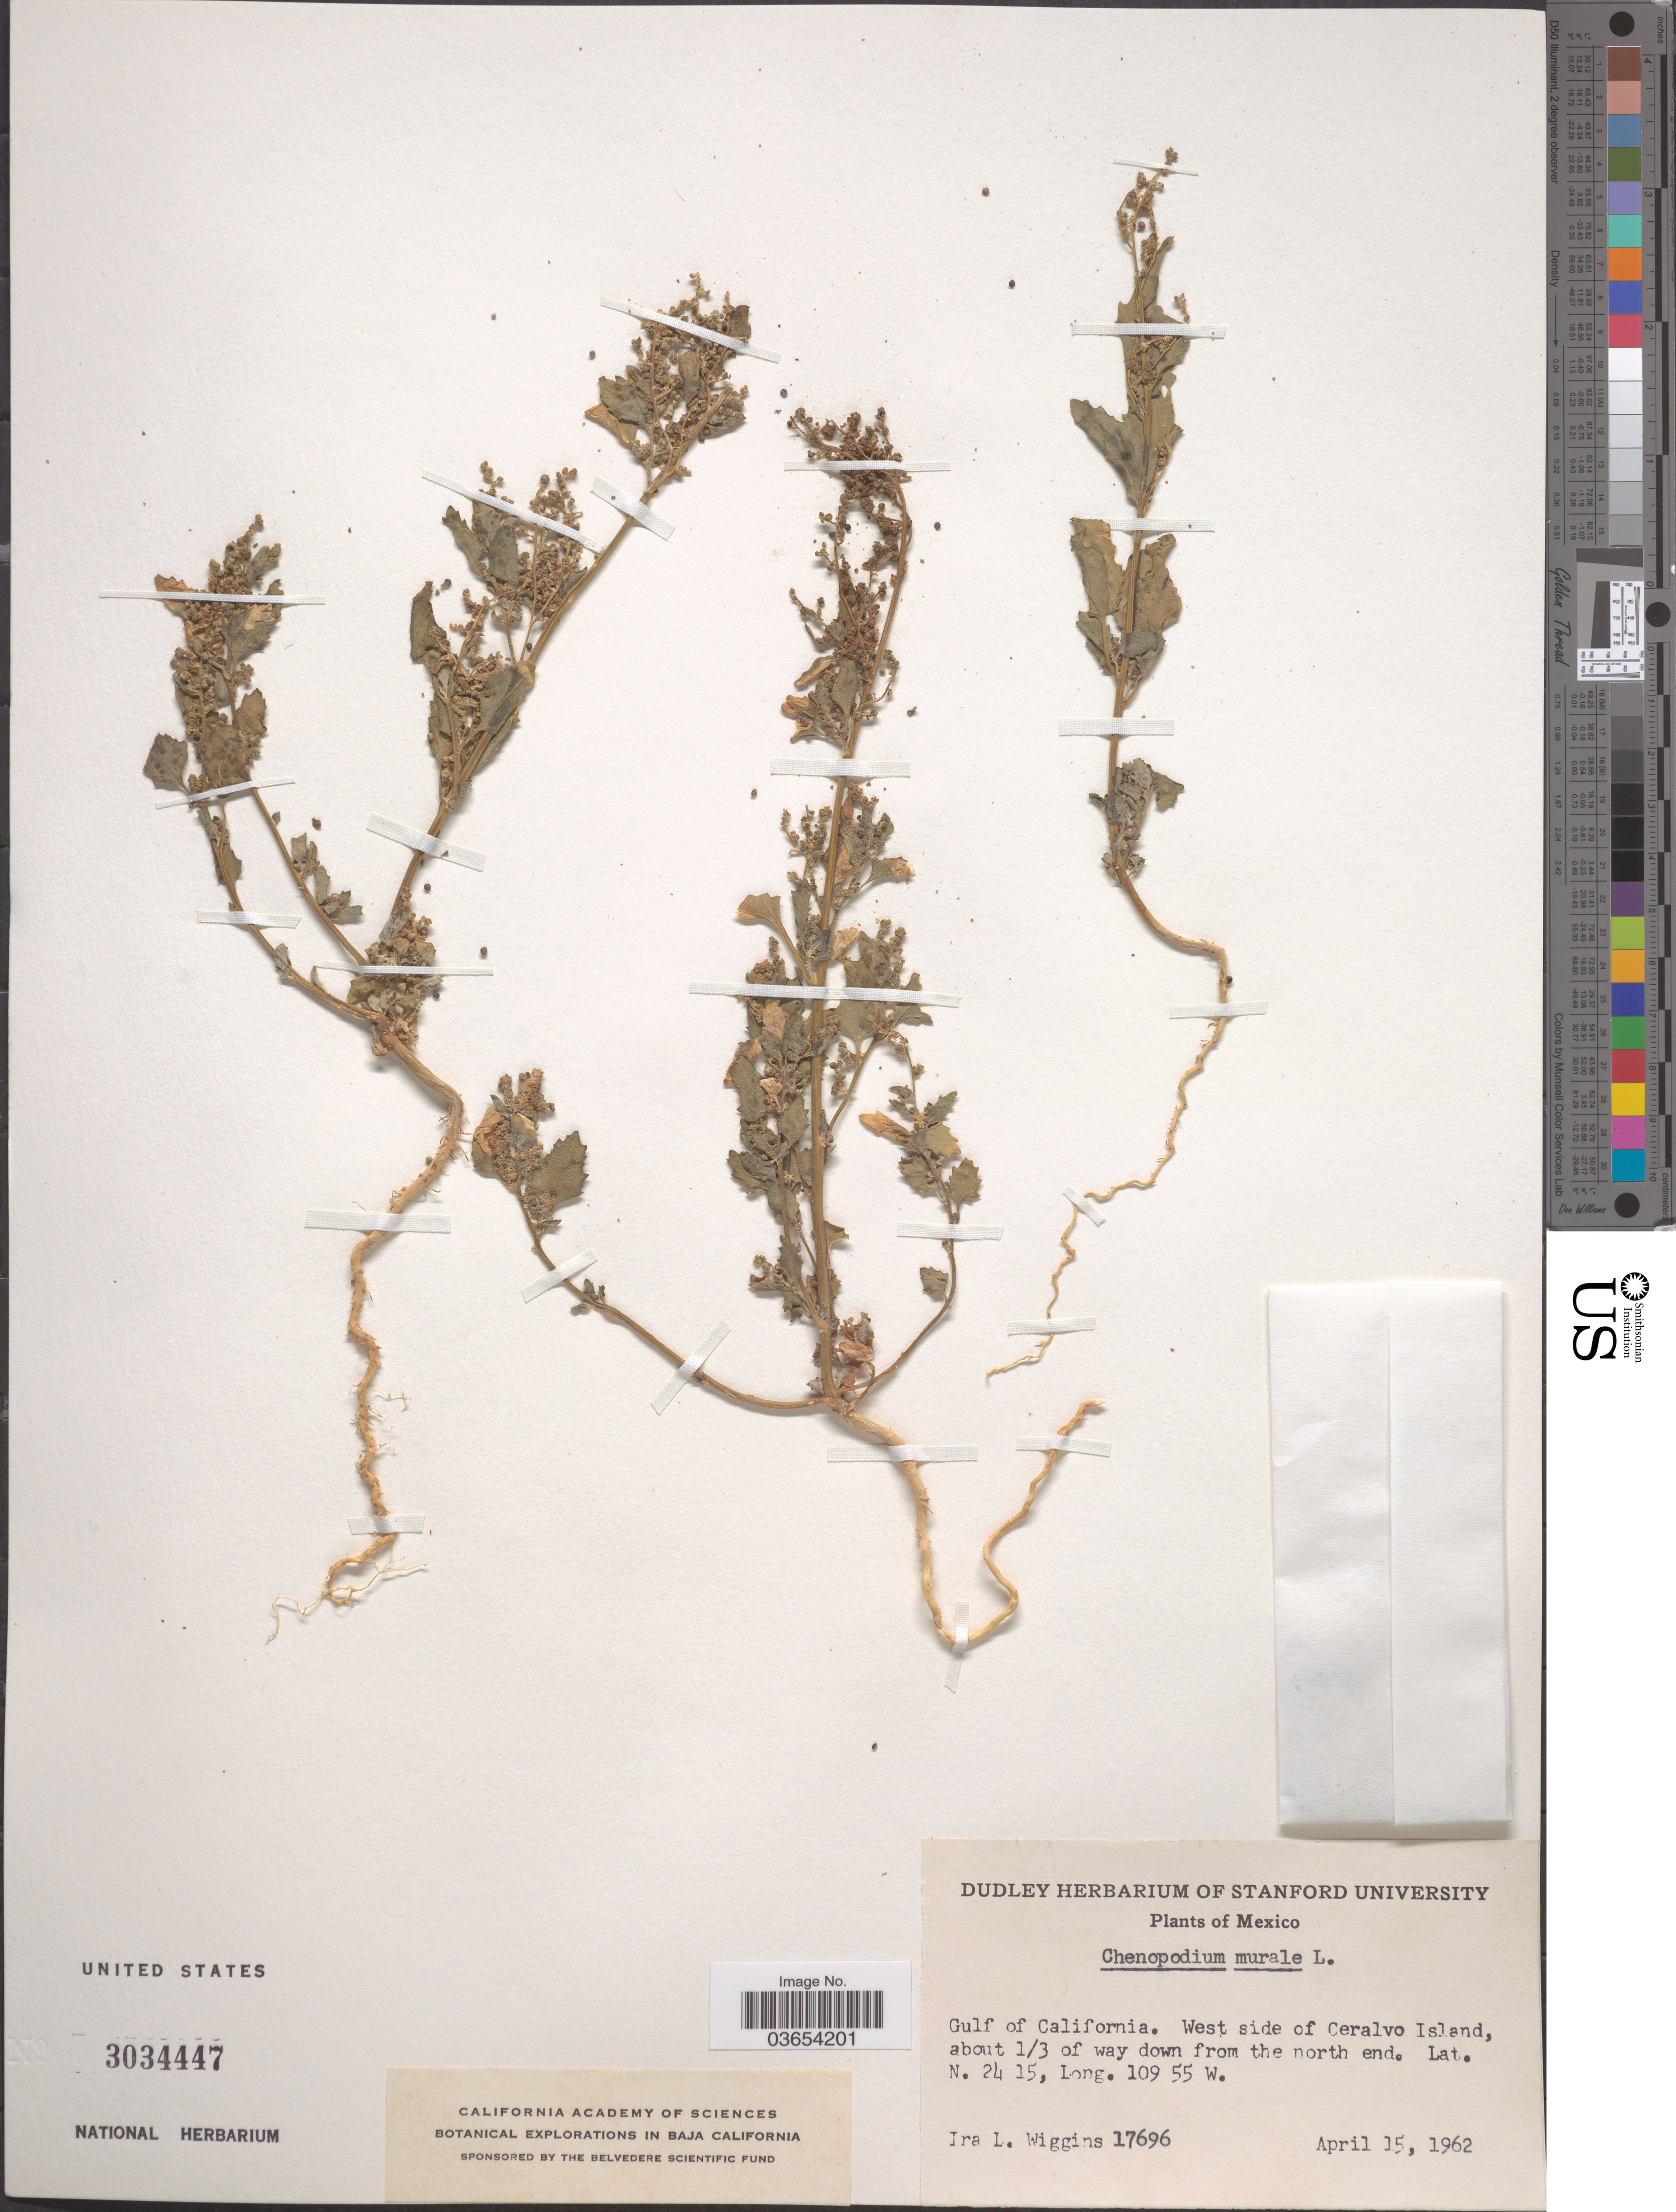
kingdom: Plantae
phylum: Tracheophyta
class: Magnoliopsida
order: Caryophyllales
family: Amaranthaceae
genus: Chenopodium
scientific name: Chenopodium murale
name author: L.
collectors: I. L. Wiggins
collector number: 17696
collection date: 1962-04-15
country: Mexico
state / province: Baja California Sur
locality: Gulf of California. West side of Ceralvo Island, about 1/3 of way down from the north end.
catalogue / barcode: US 3034447